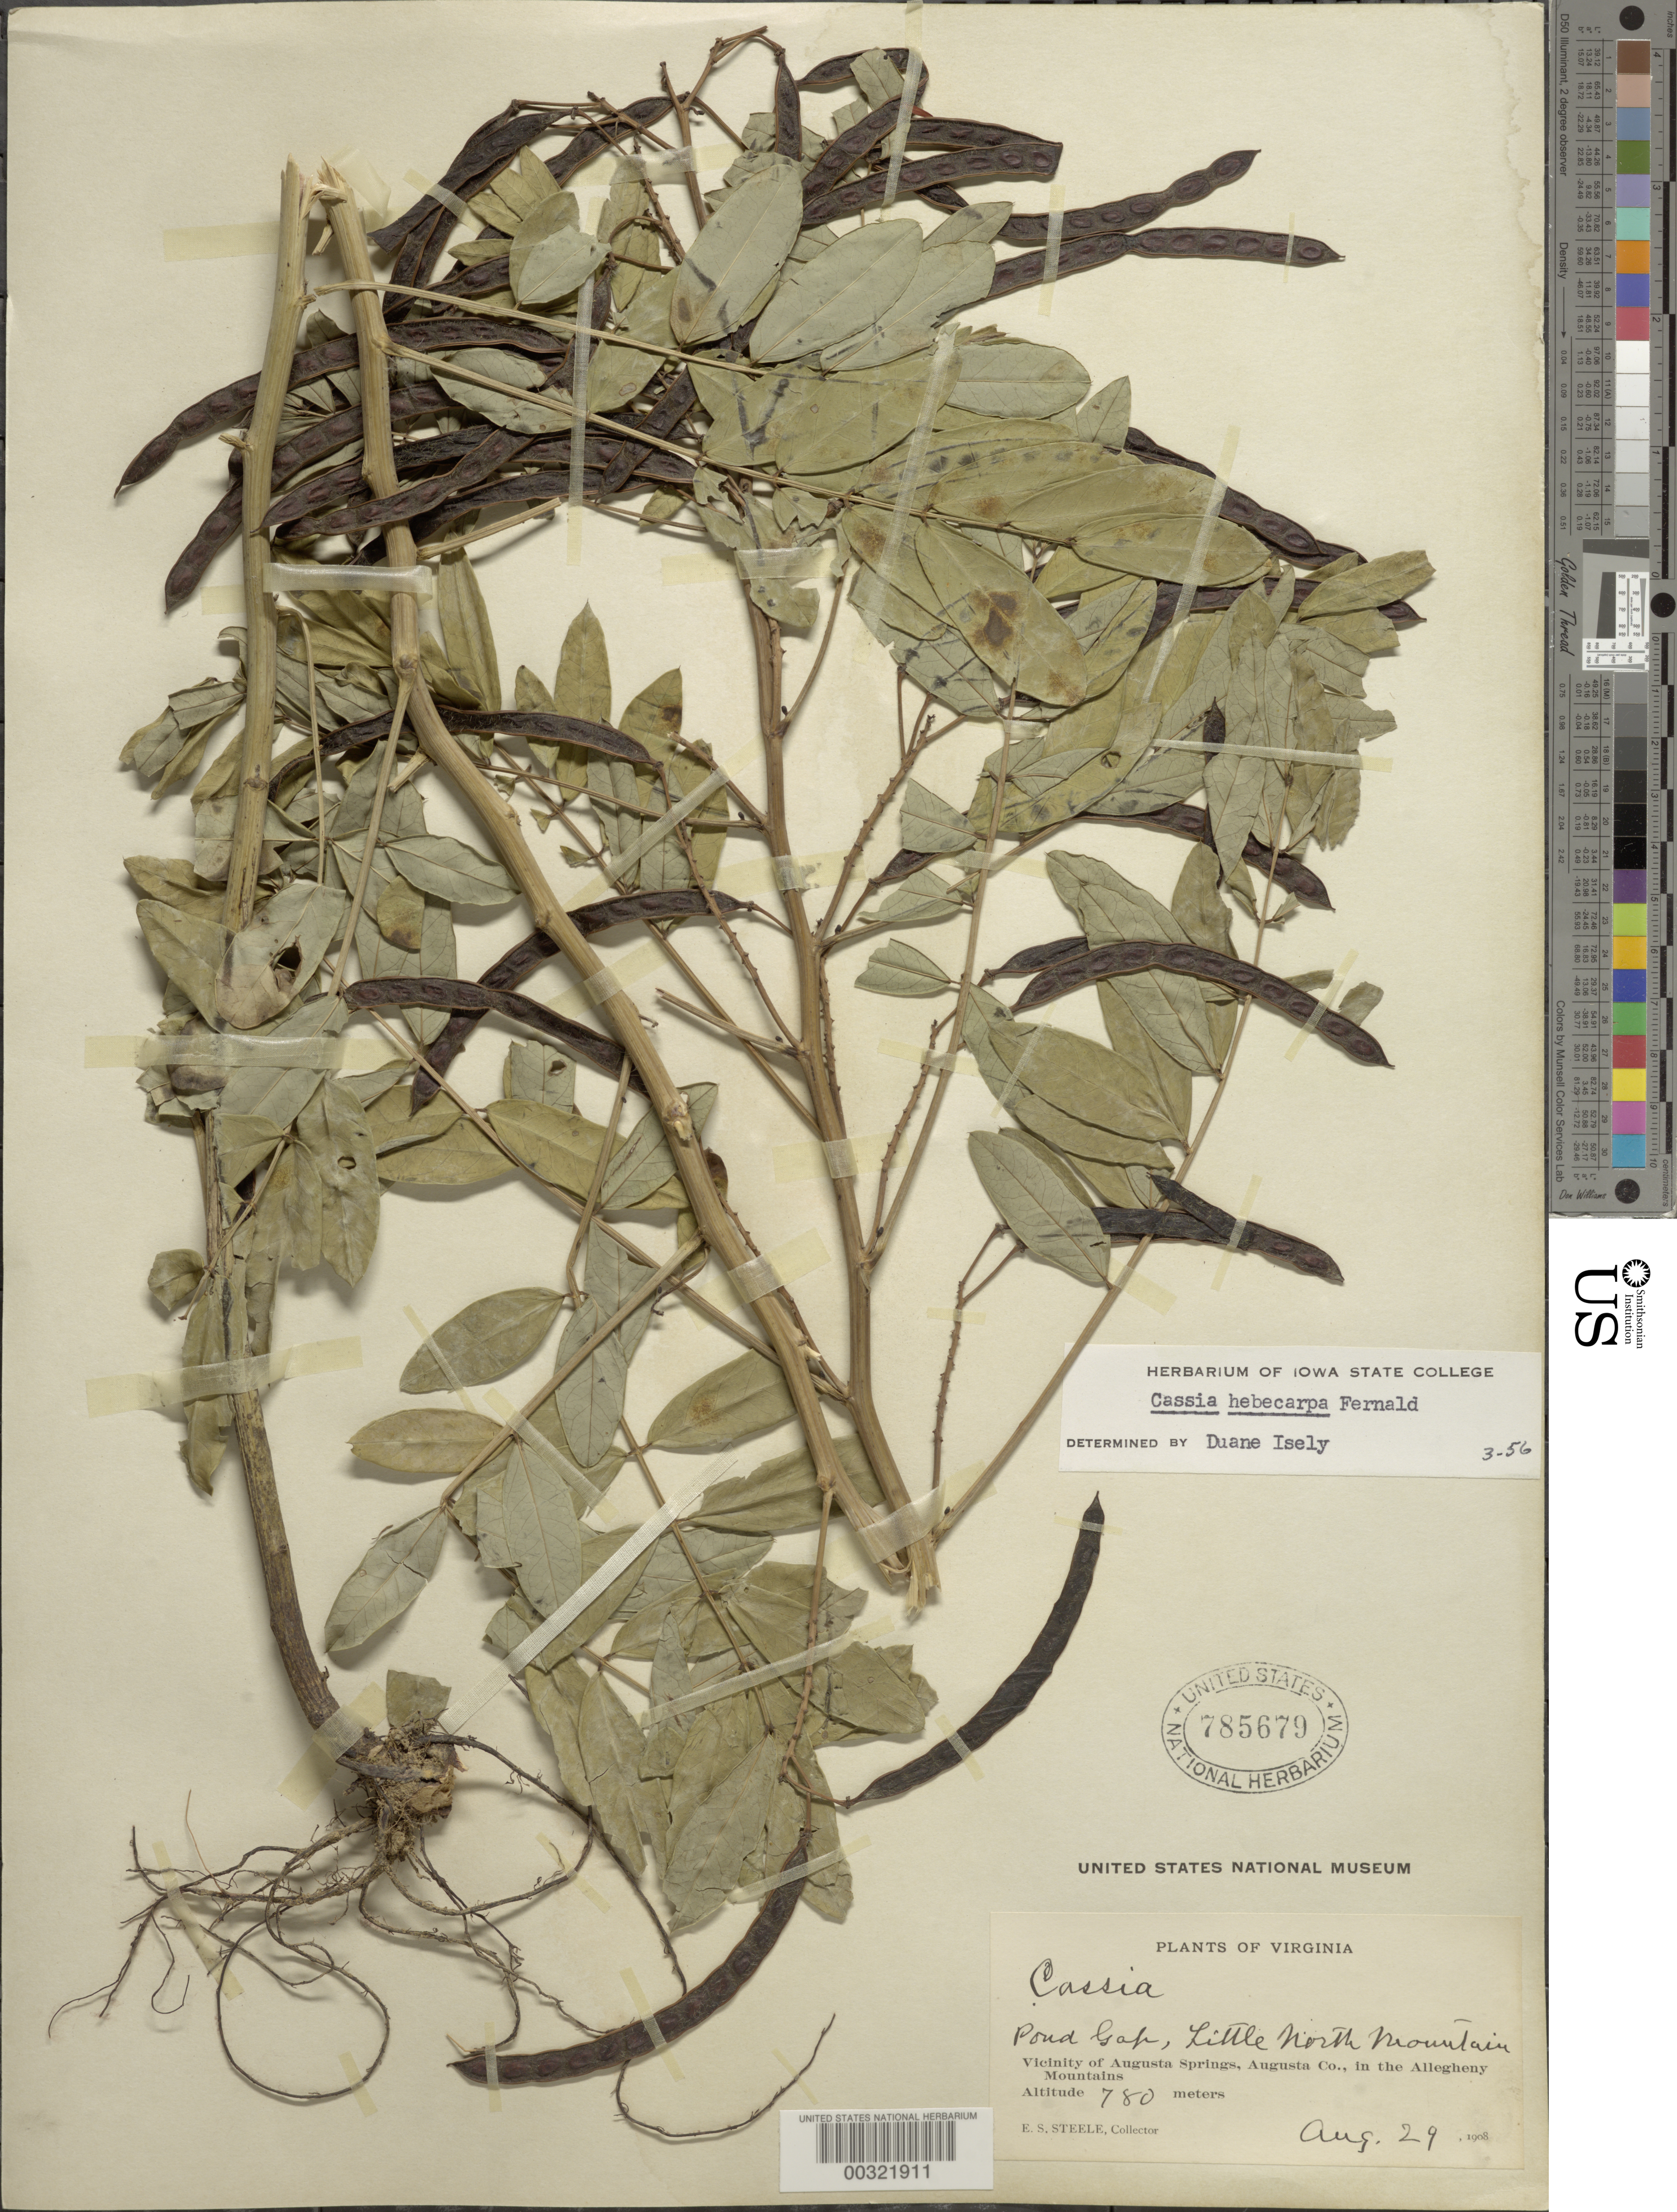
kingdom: Plantae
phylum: Tracheophyta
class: Magnoliopsida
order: Fabales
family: Fabaceae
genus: Senna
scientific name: Senna hebecarpa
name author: (Fernald) H.S. Irwin & Barneby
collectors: E. Steele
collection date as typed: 29 Aug 1908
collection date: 1908-08-29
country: United States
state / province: Virginia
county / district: Augusta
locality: Vicinity of augusta springs in allegheny mountains, pond gap, little north mountain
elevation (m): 780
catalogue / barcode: US 785679